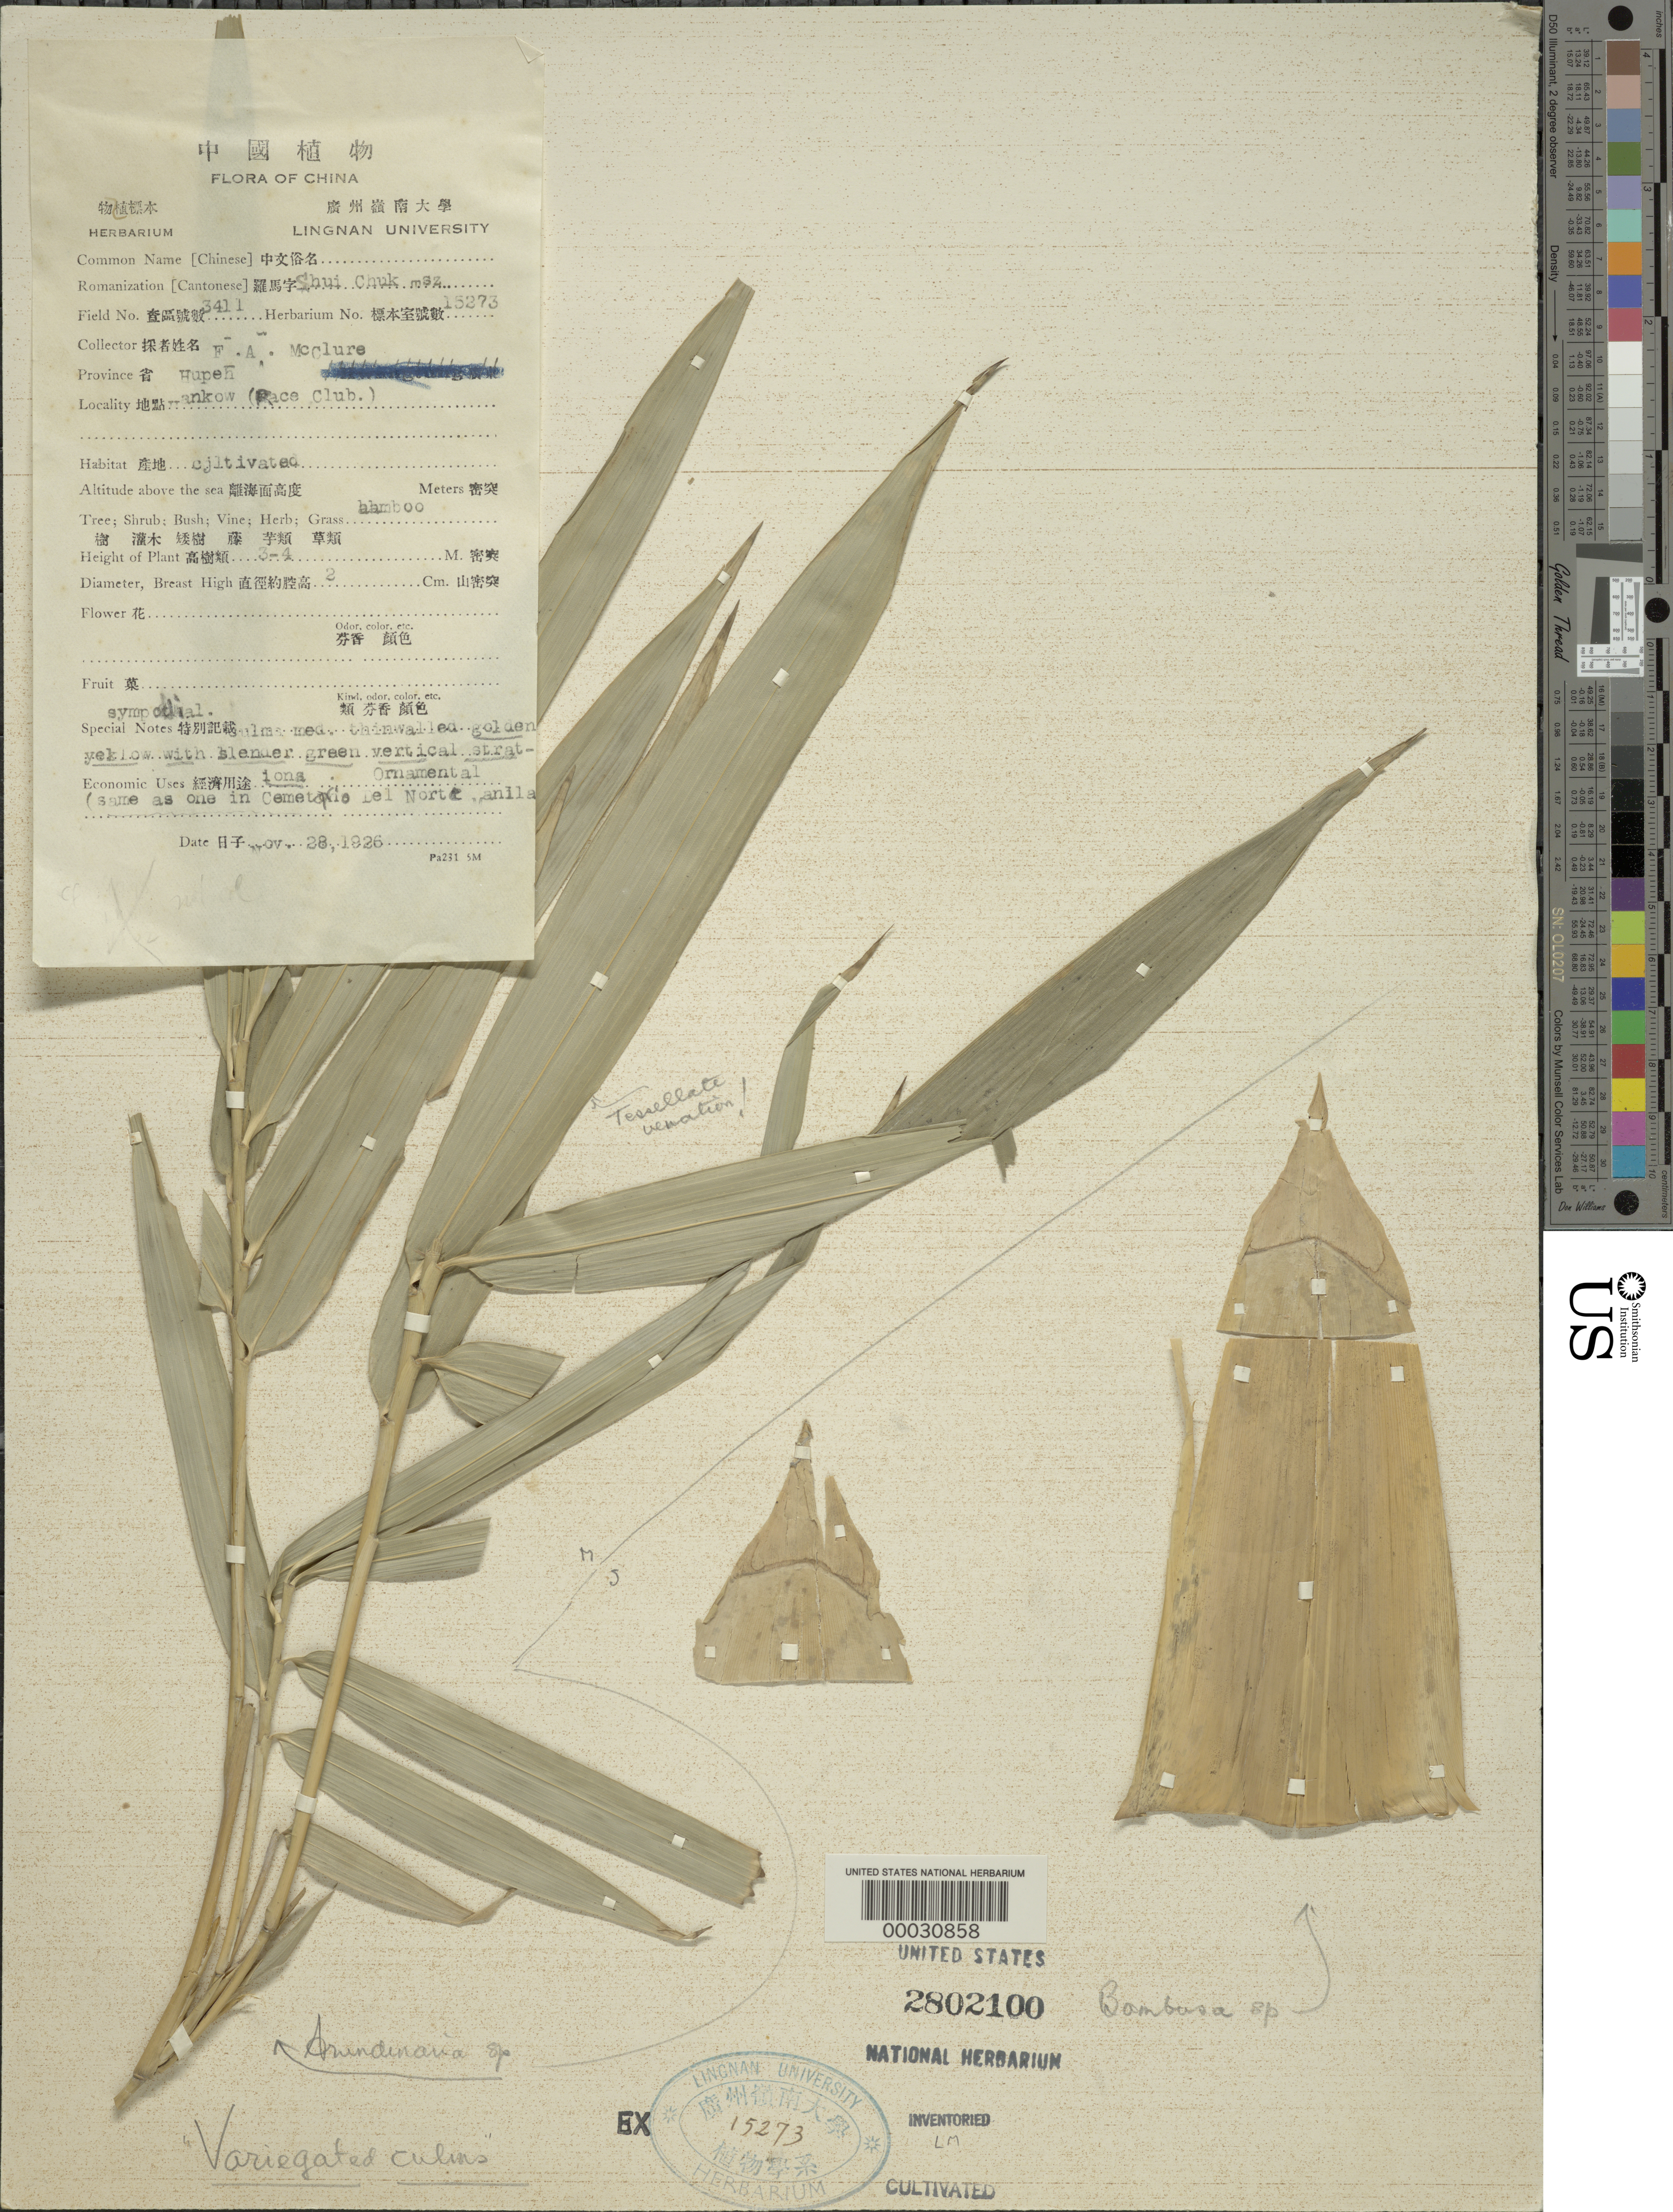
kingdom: Plantae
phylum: Tracheophyta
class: Liliopsida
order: Poales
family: Poaceae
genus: Arundinaria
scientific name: Arundinaria sp.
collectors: F. A. McClure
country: China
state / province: Hubei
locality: Hankow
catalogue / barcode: US 2802100